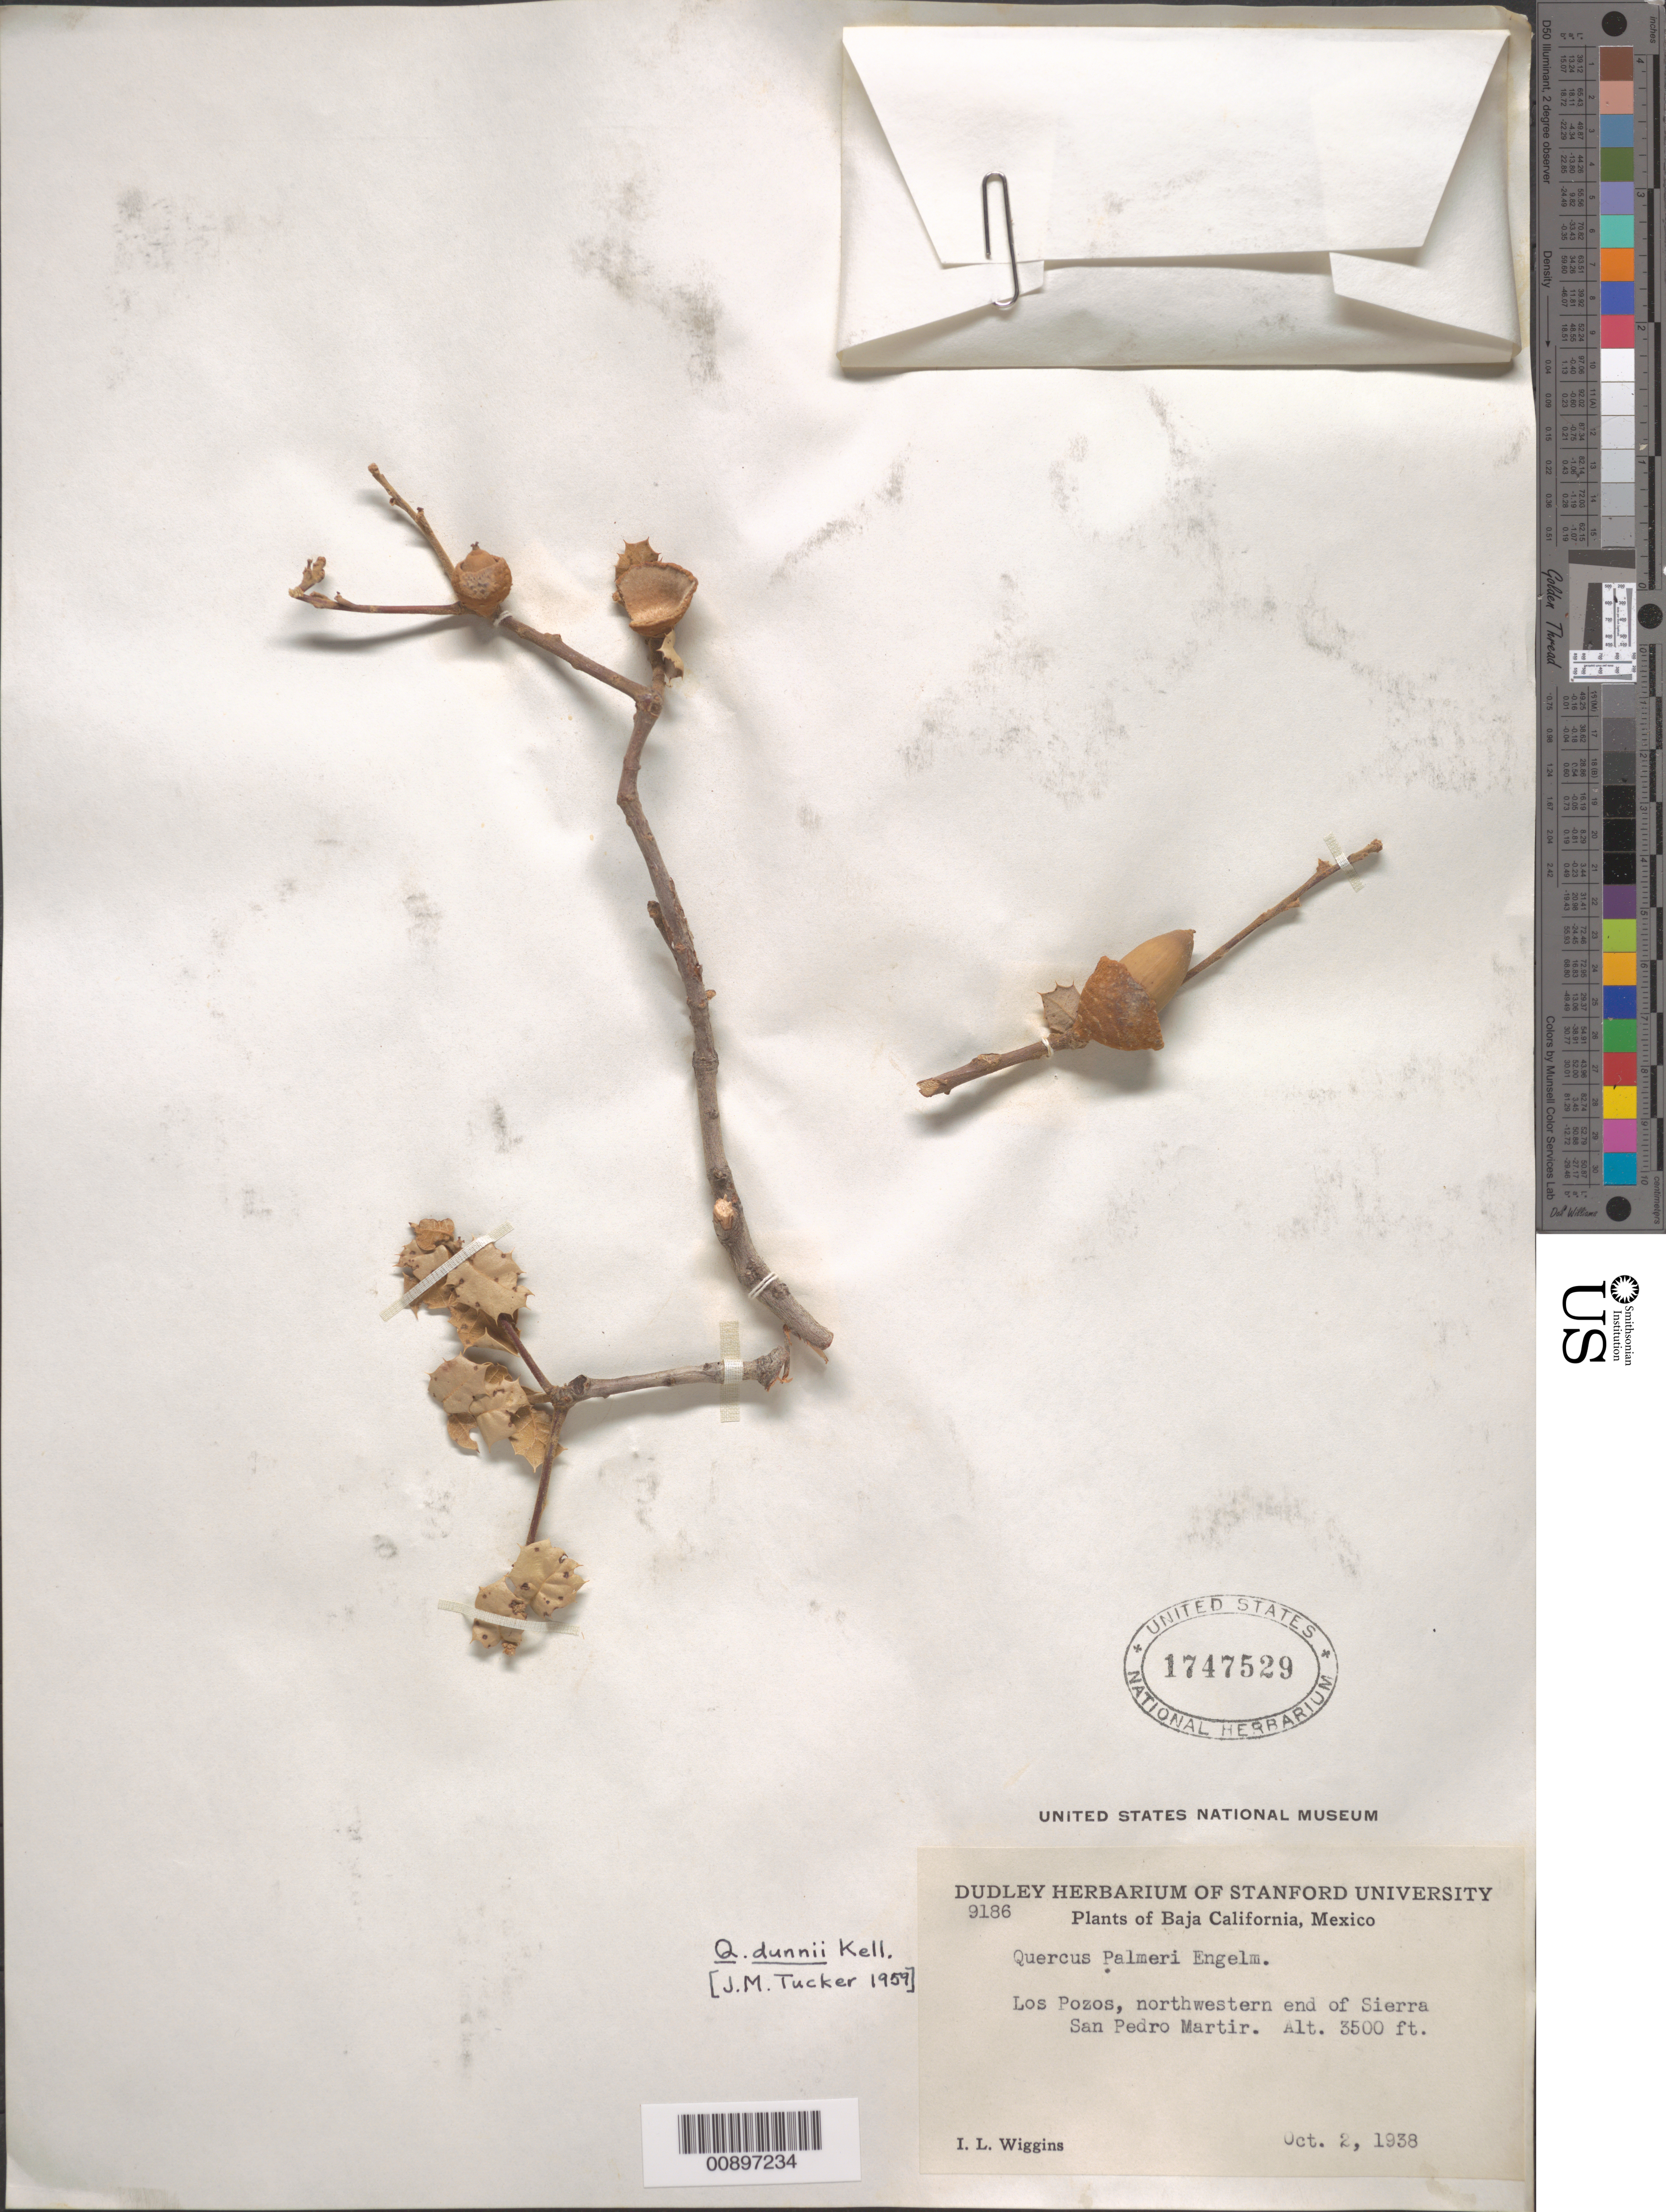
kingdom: Plantae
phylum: Tracheophyta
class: Magnoliopsida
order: Fagales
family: Fagaceae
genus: Quercus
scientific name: Quercus dunnii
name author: Kellogg ex Curran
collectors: I. L. Wiggins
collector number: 9186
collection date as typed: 02 Oct 1938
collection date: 1938-10-02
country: Mexico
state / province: Baja California Norte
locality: Los Pozos, northwestern end of Sierra San Pedro Mártir. Baja California.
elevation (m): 1067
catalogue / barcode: US 1747529